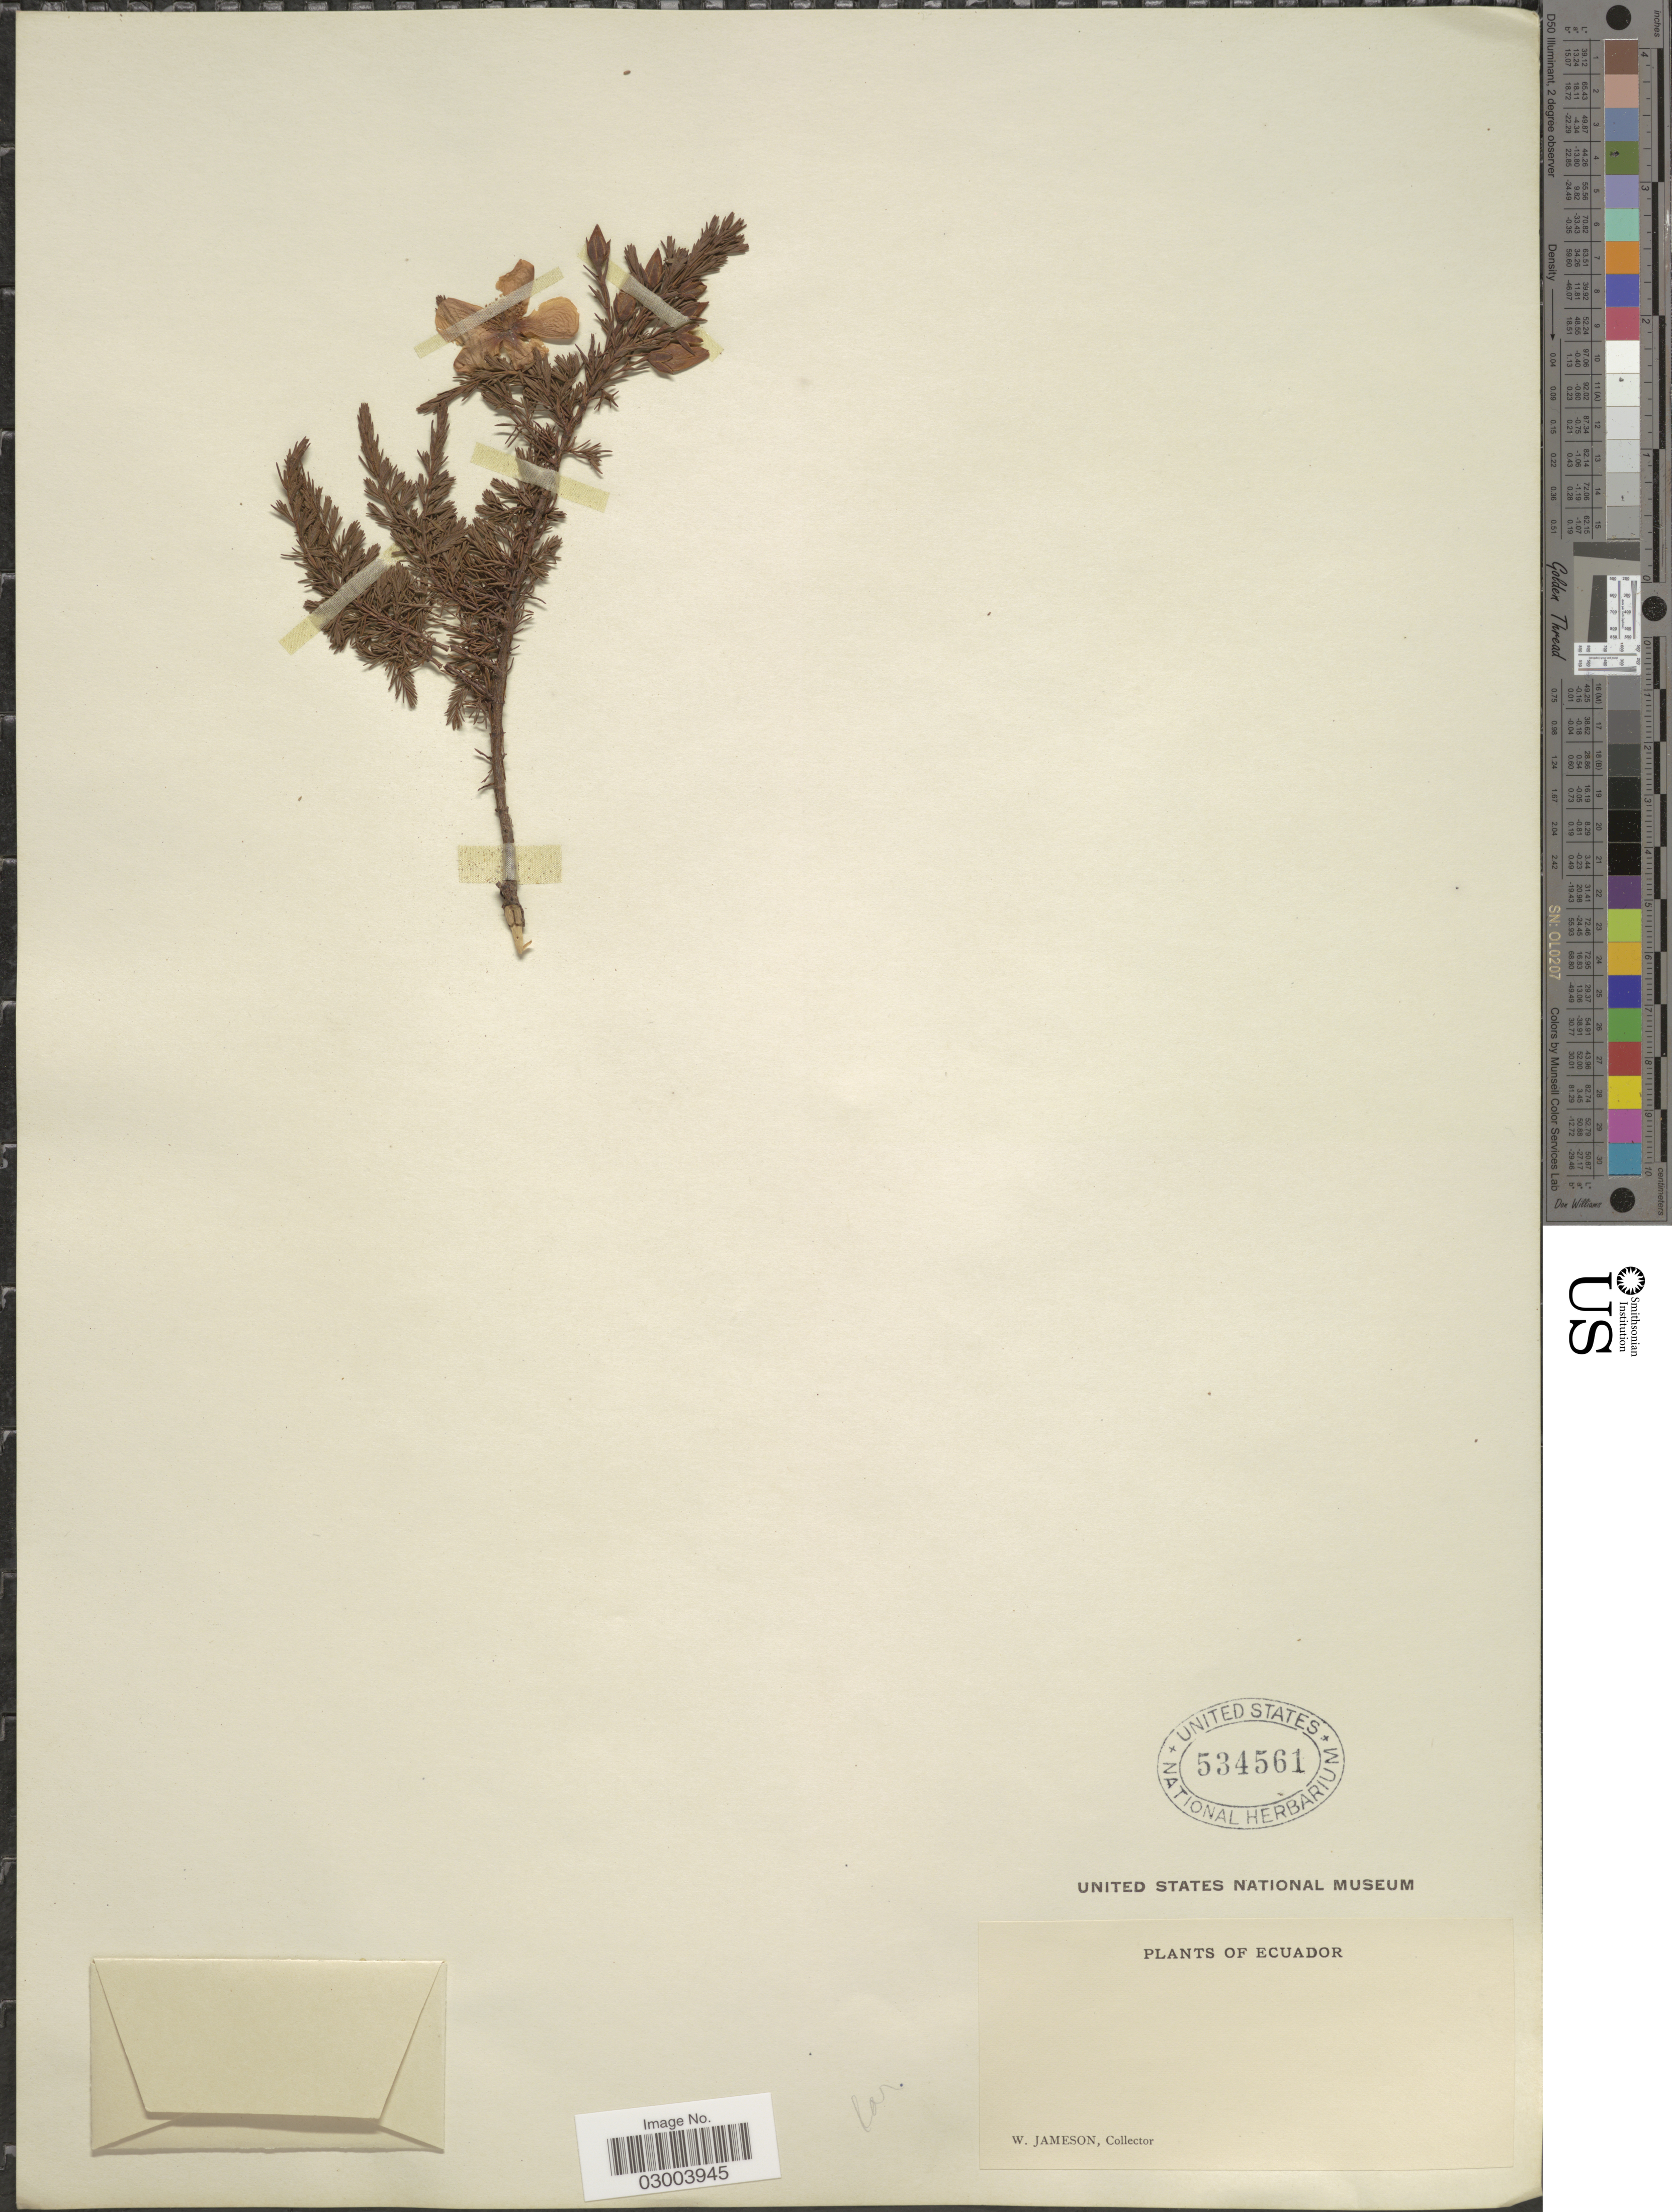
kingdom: Plantae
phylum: Tracheophyta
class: Magnoliopsida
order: Malpighiales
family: Hypericaceae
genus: Hypericum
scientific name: Hypericum laricifolium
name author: Juss.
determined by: Strong, M. T., (US), Smithsonian Institution - National Museum of Natural History (UNITED STATES)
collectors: W. Jameson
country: Ecuador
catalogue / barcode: US 534561